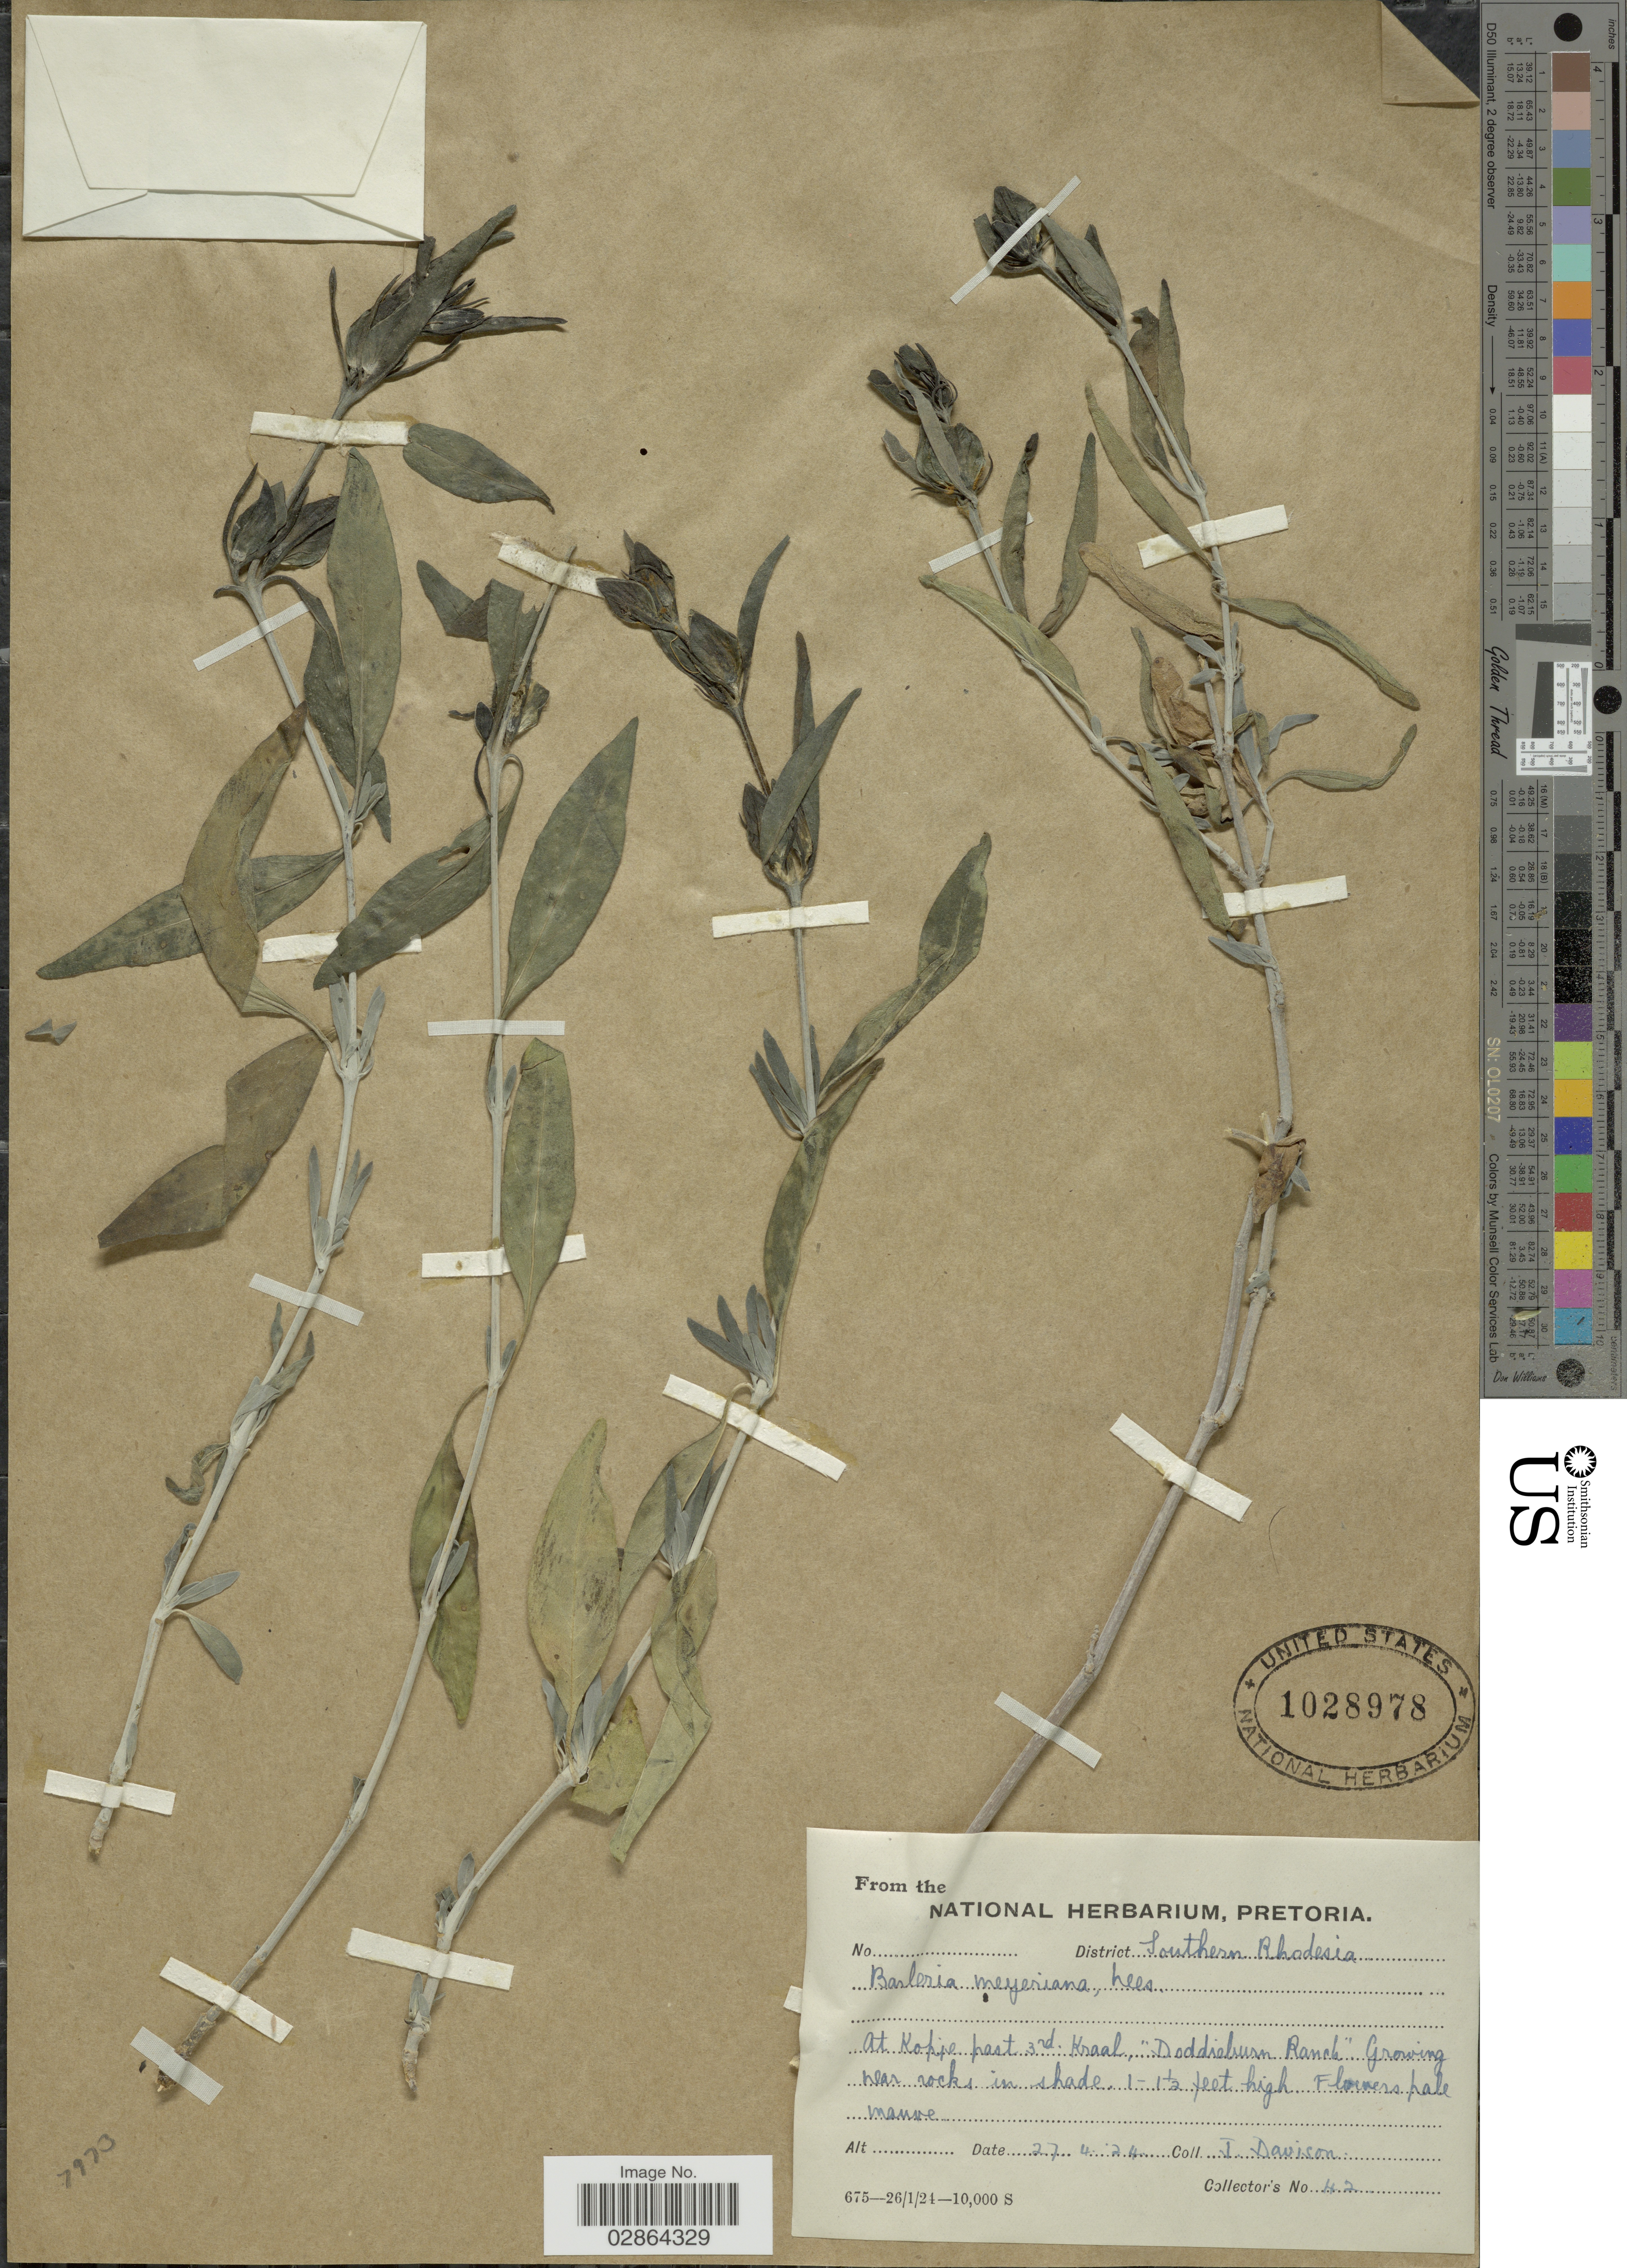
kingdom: Plantae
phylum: Tracheophyta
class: Magnoliopsida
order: Lamiales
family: Acanthaceae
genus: Barleria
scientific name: Barleria meyeriana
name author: Nees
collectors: J. Davison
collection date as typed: Transcribed d/m/y: 27/4/24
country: Zimbabwe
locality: District Southern Rhodesia. At Koppe past 3rd Kraal, 'Doddieburn Ranch'.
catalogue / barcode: US 1028978